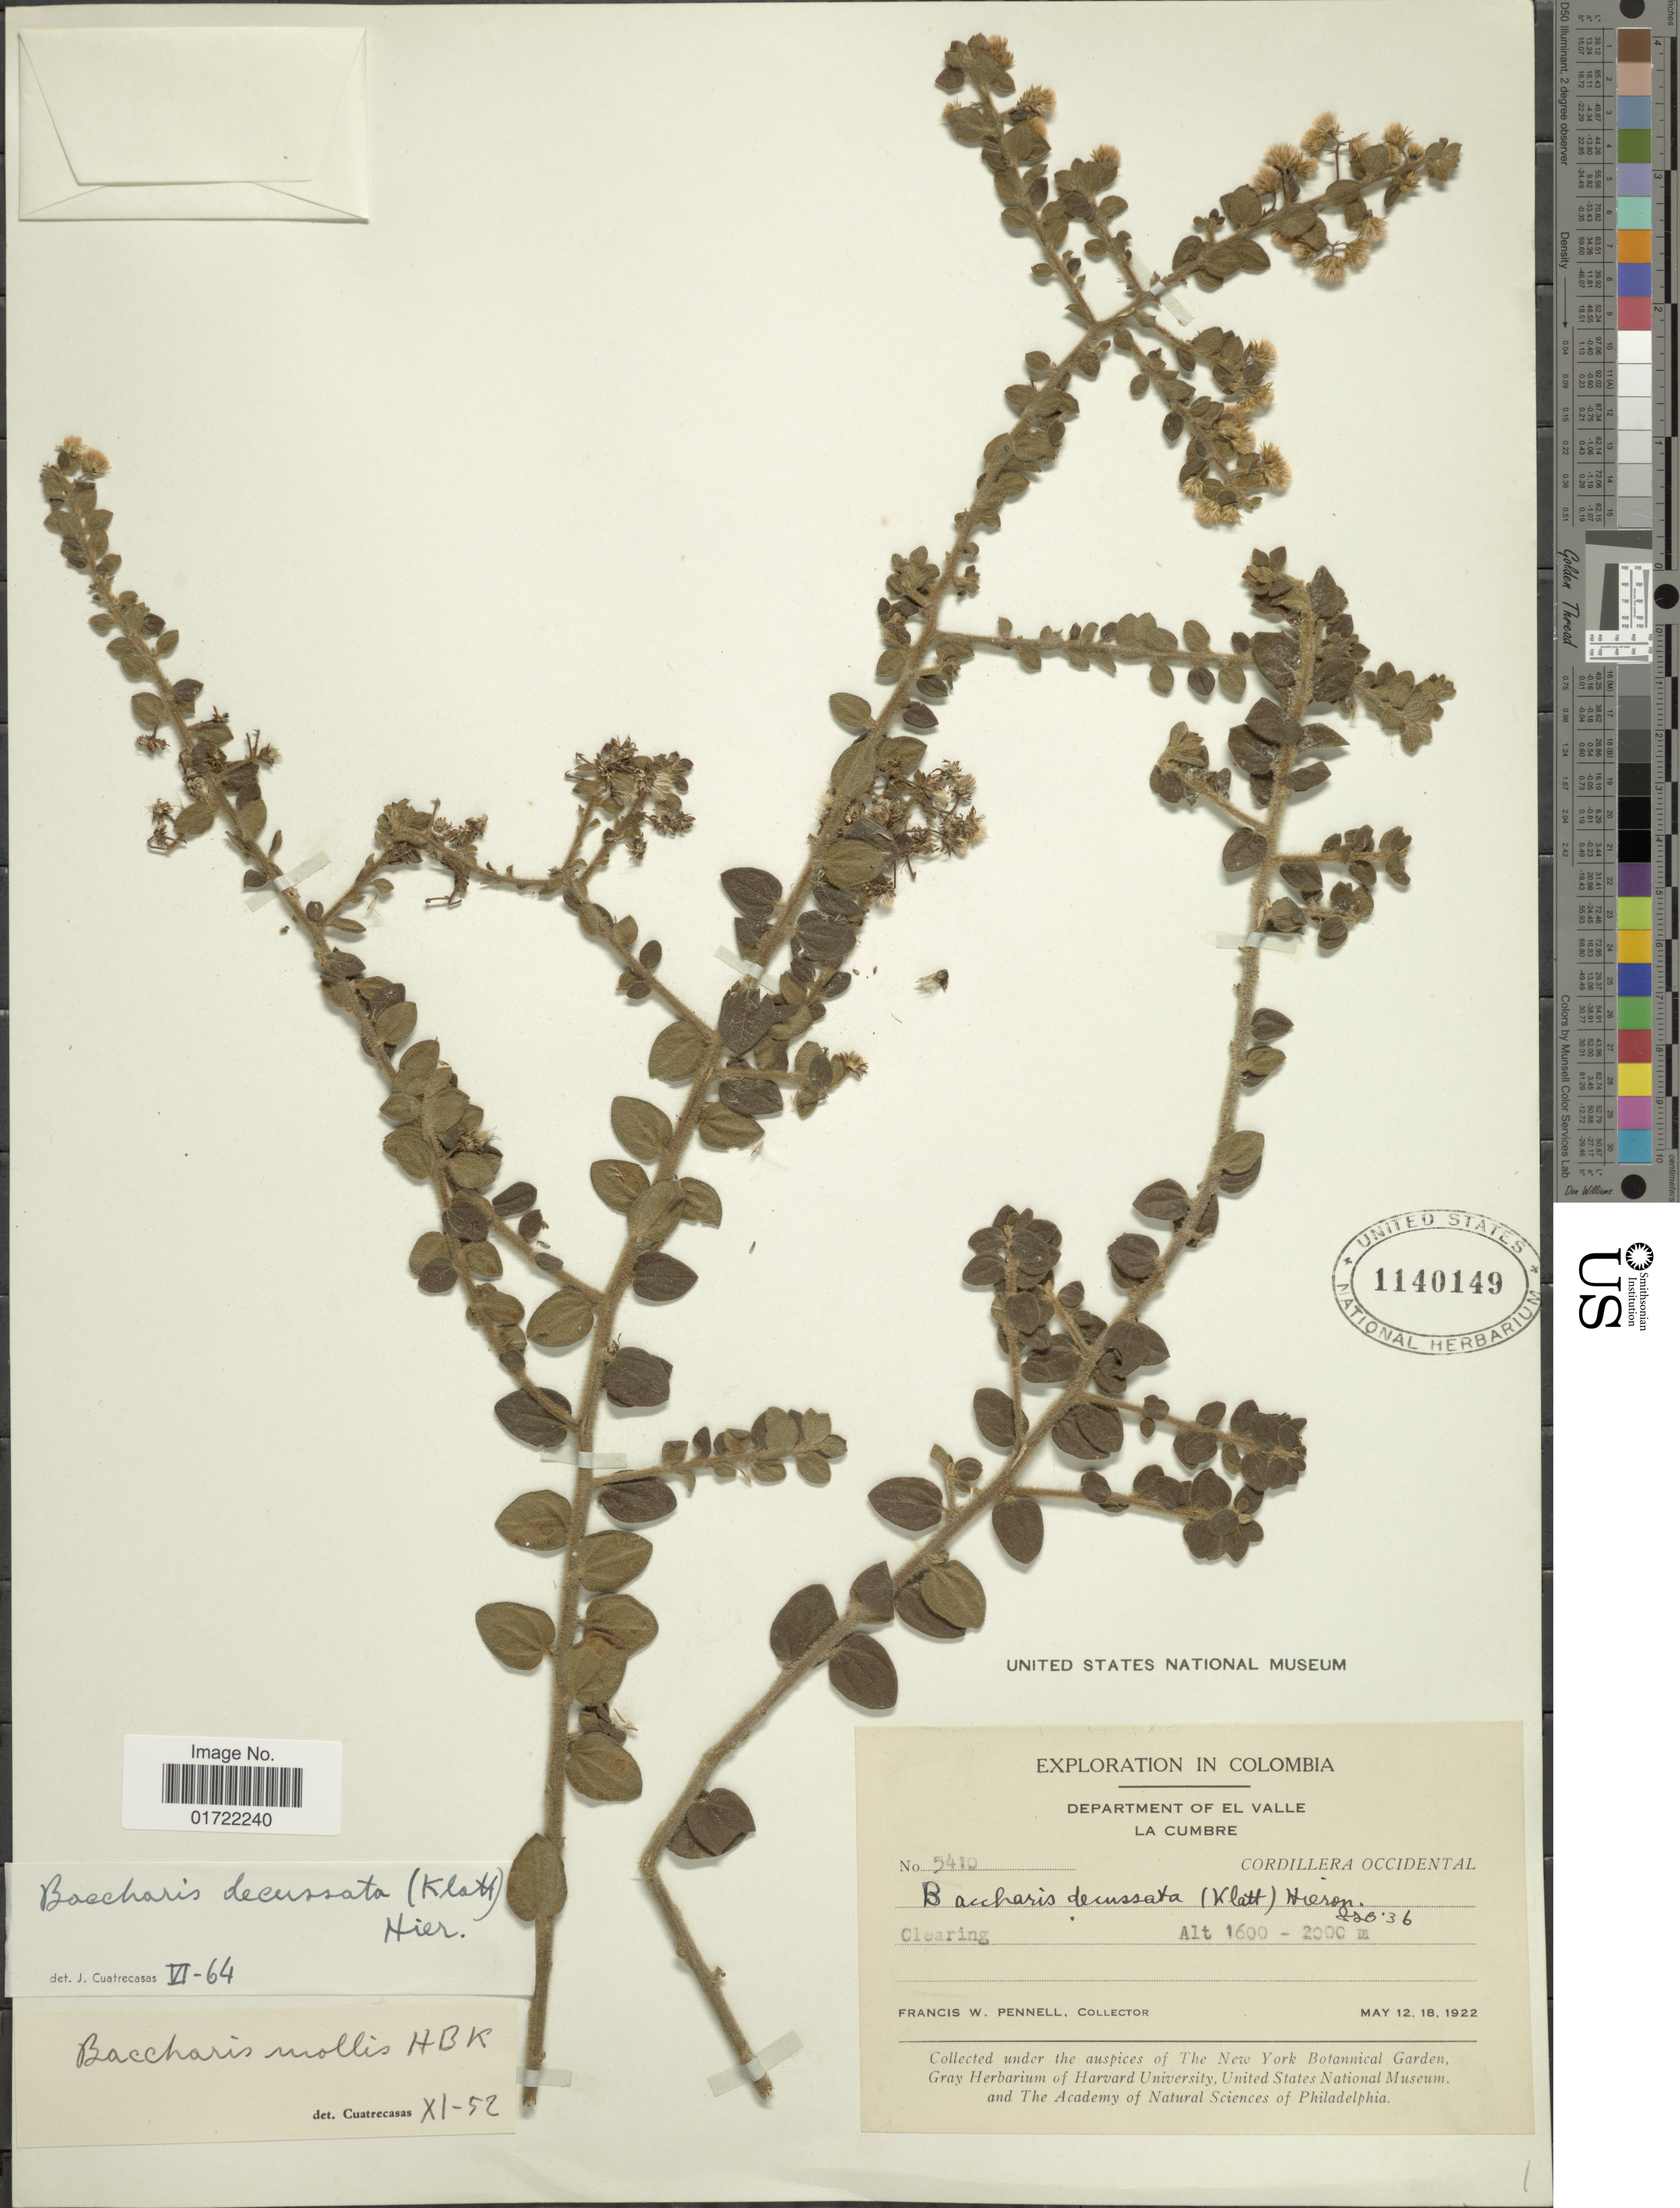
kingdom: Plantae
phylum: Tracheophyta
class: Magnoliopsida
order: Asterales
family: Asteraceae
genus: Baccharis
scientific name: Baccharis decussata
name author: (Klatt) Hieron.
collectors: F. W. Pennell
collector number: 5410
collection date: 1922-05-12/1922-05-18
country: Colombia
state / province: Valle del Cauca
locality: Department of El Valle, La Cumbre, Cordillera Occidental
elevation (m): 1600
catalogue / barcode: US 1140149